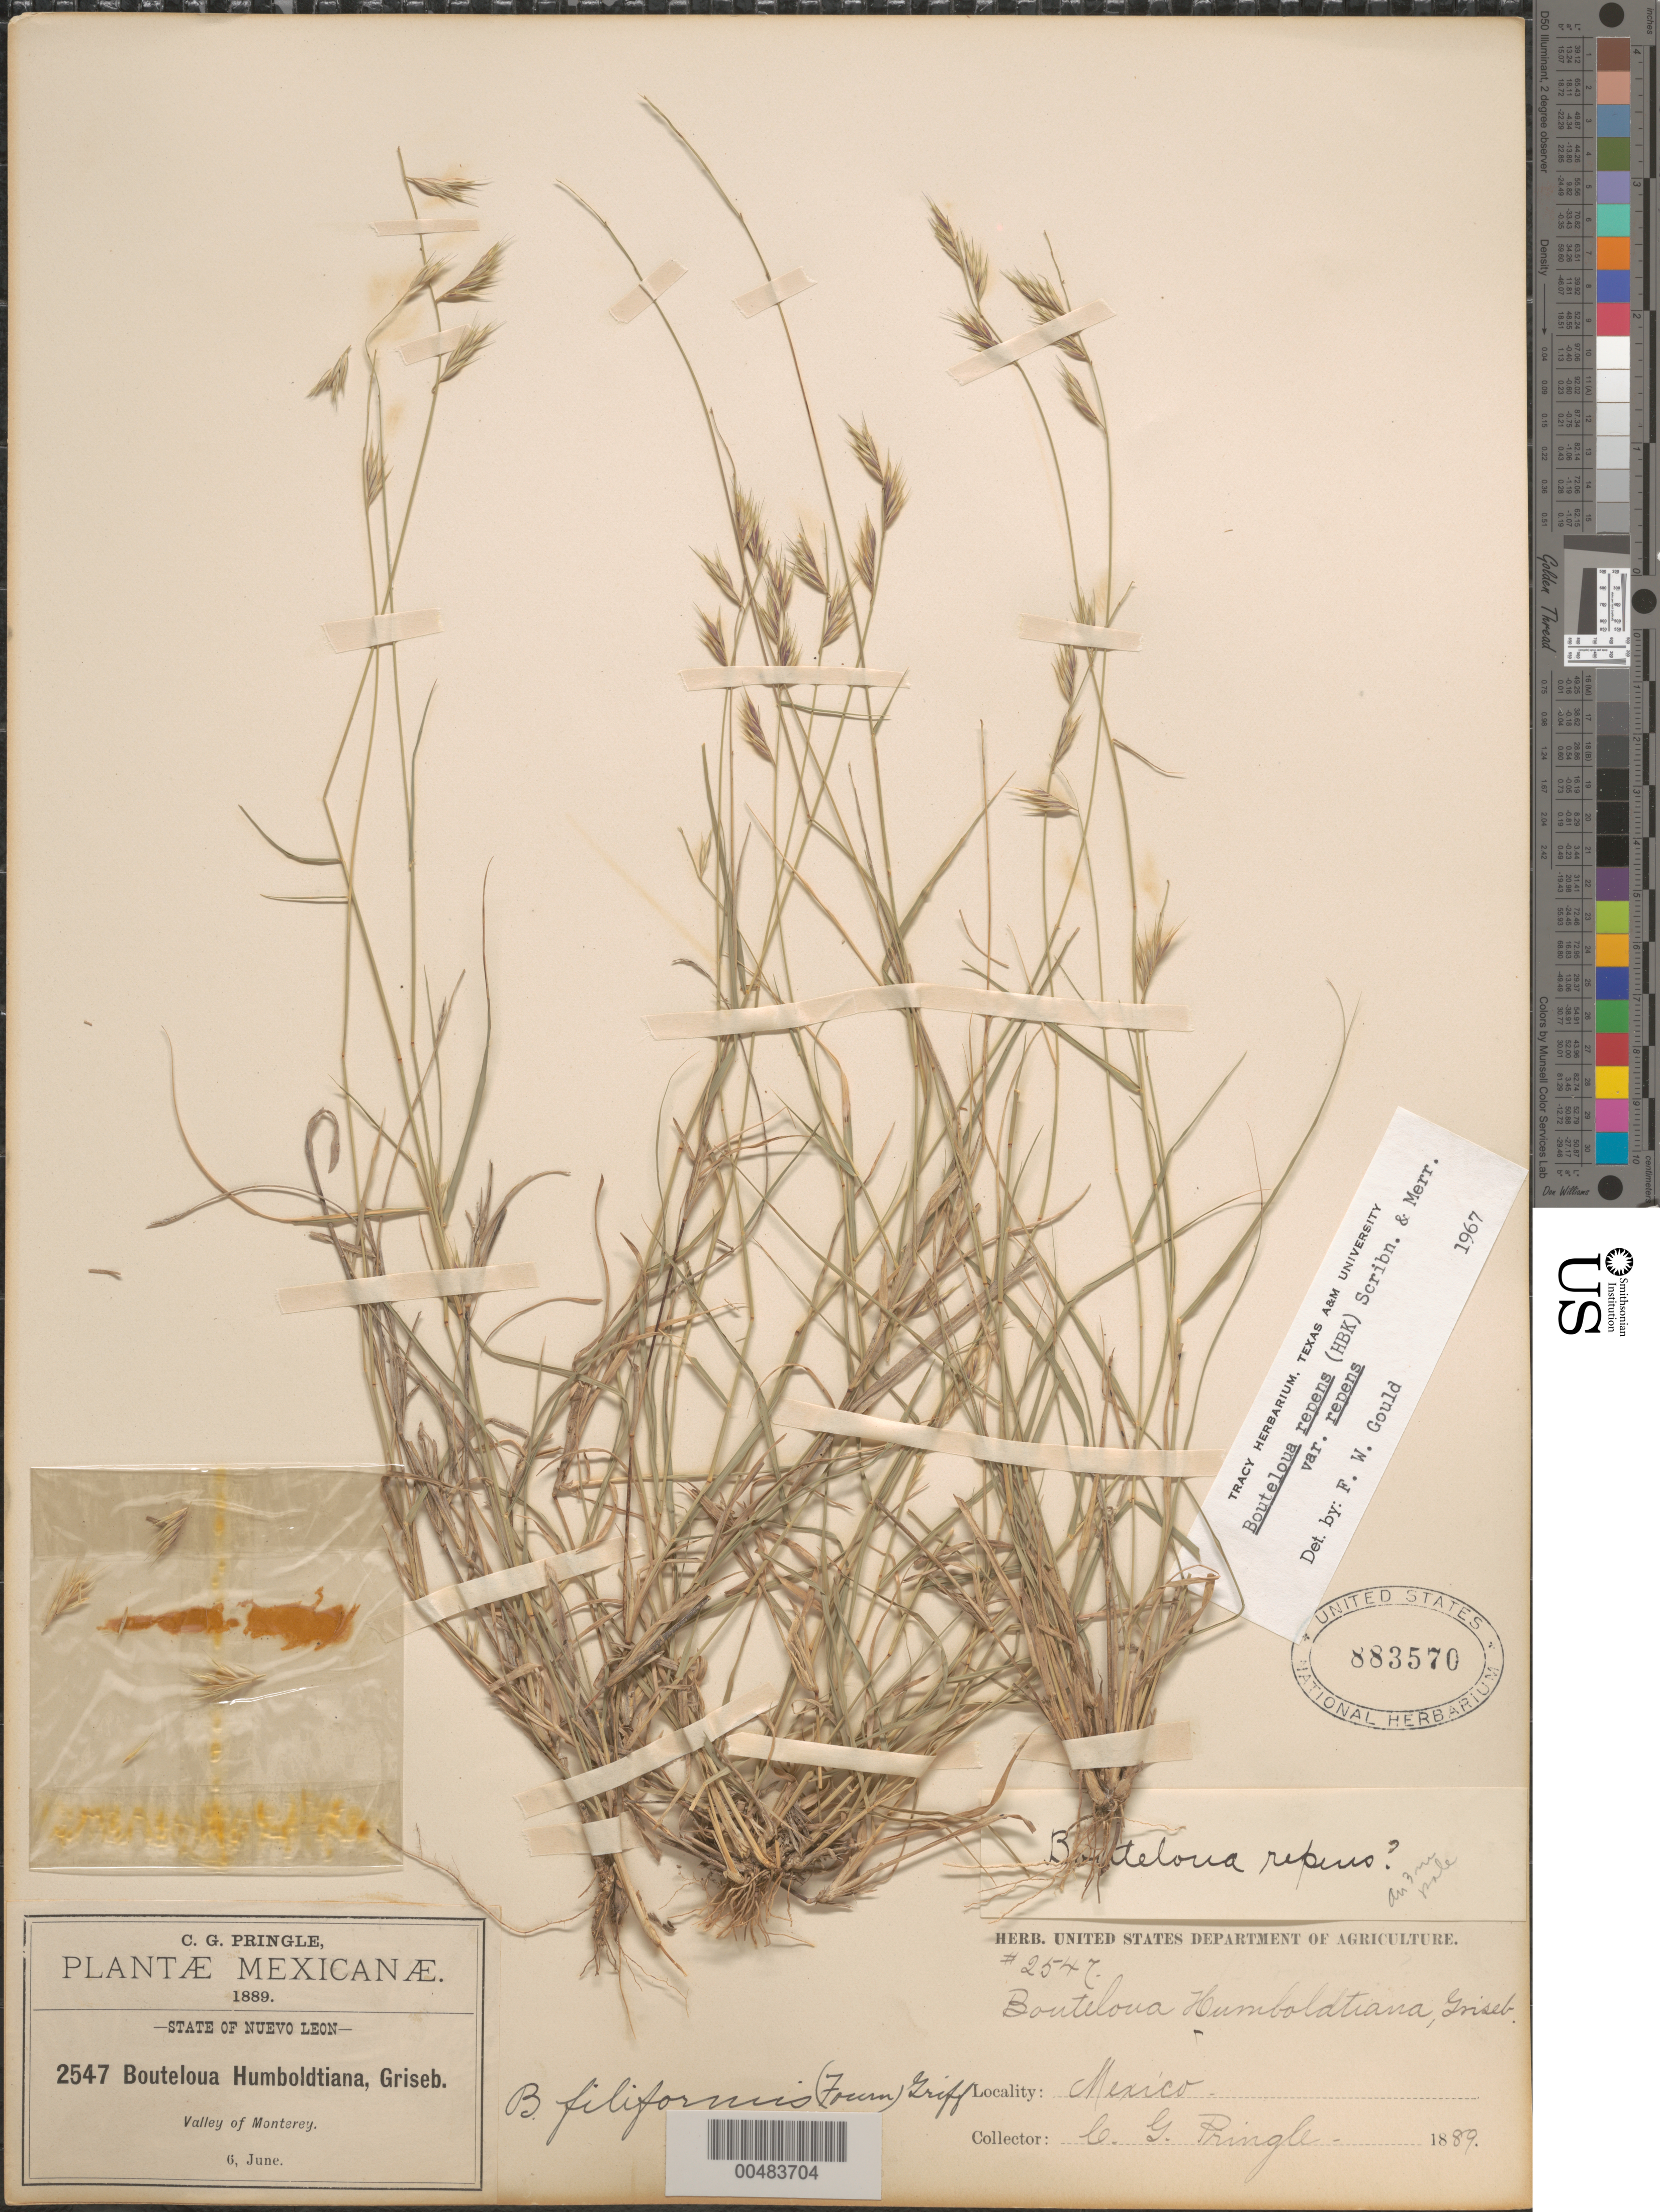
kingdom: Plantae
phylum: Tracheophyta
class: Liliopsida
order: Poales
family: Poaceae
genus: Bouteloua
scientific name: Bouteloua repens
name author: (Kunth) Scribn. & Merr.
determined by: Gould, F. W.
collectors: C. G. Pringle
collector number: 2547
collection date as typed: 6 Jun 1889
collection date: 1889-06-06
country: Mexico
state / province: Nuevo León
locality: Valley of Monterey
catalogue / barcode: US 883570